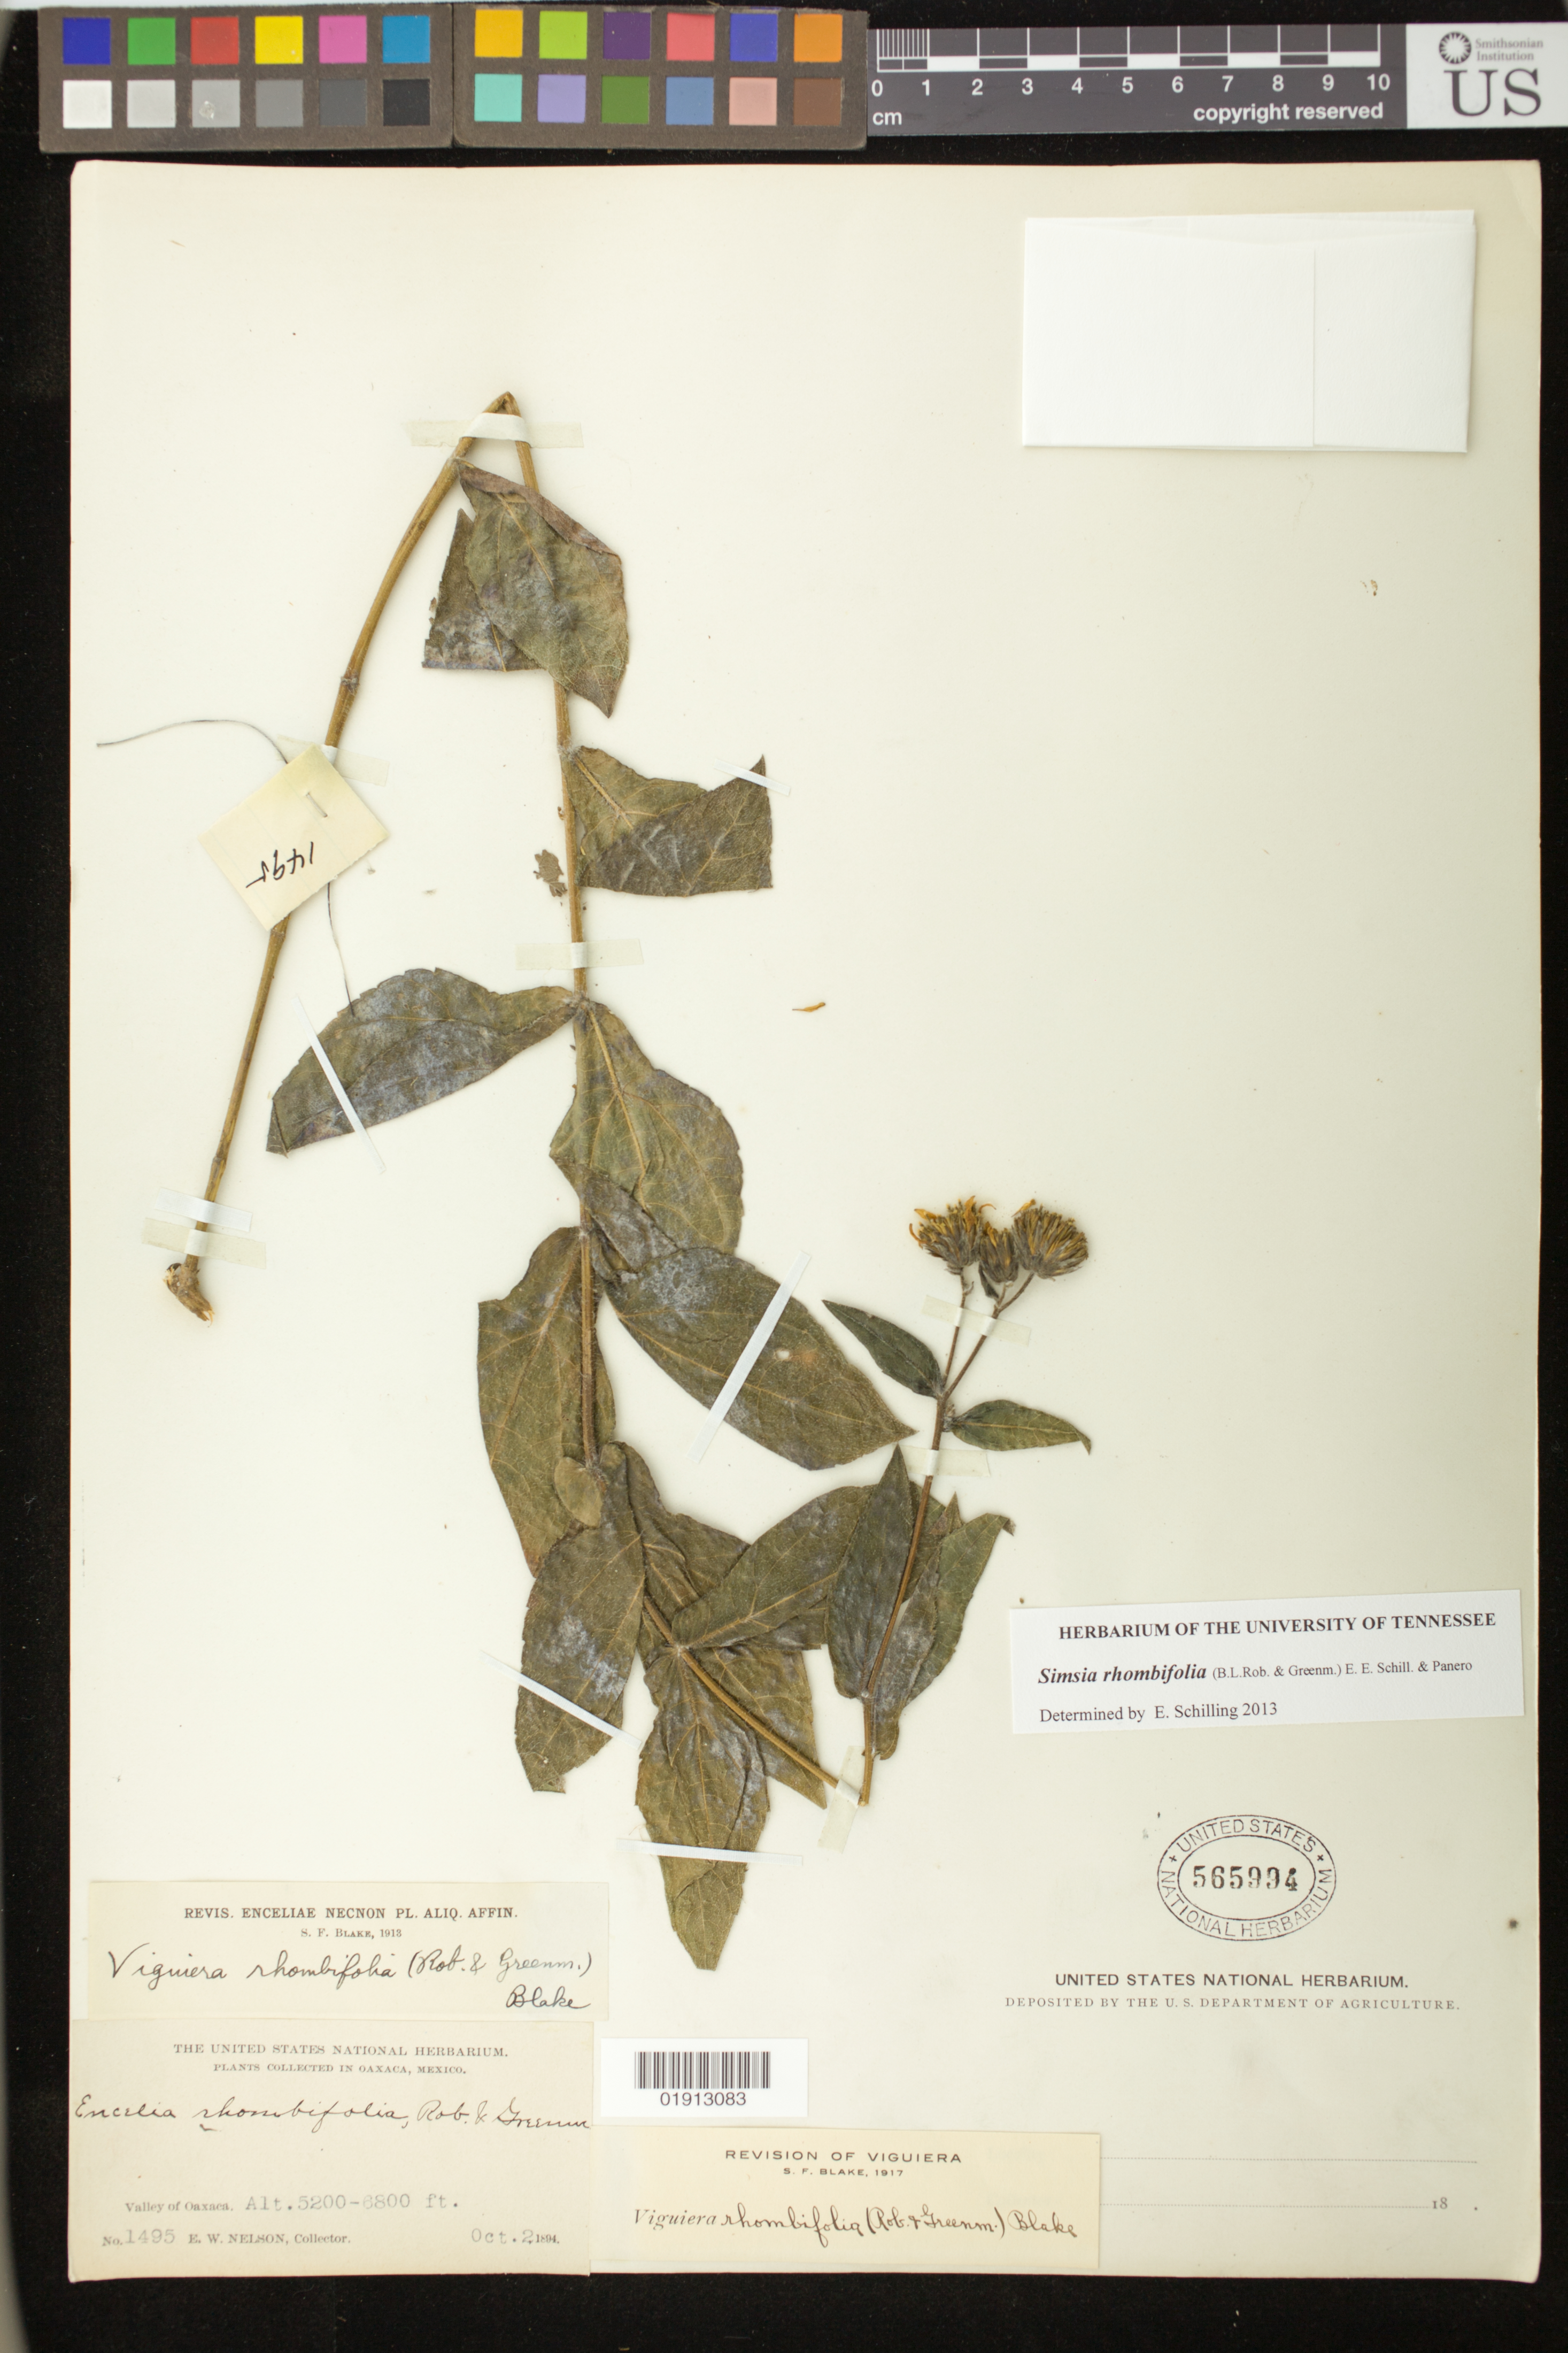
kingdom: Plantae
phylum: Tracheophyta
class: Magnoliopsida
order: Asterales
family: Asteraceae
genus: Simsia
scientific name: Simsia rhombifolia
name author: (B.L. Rob. & Greenm.) E.E. Schill. & Panero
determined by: Schilling, E. E.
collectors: E. W. Nelson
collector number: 1495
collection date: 1894-10-02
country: Mexico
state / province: Oaxaca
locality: Oaxaca Valley.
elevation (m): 1585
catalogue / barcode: US 565994